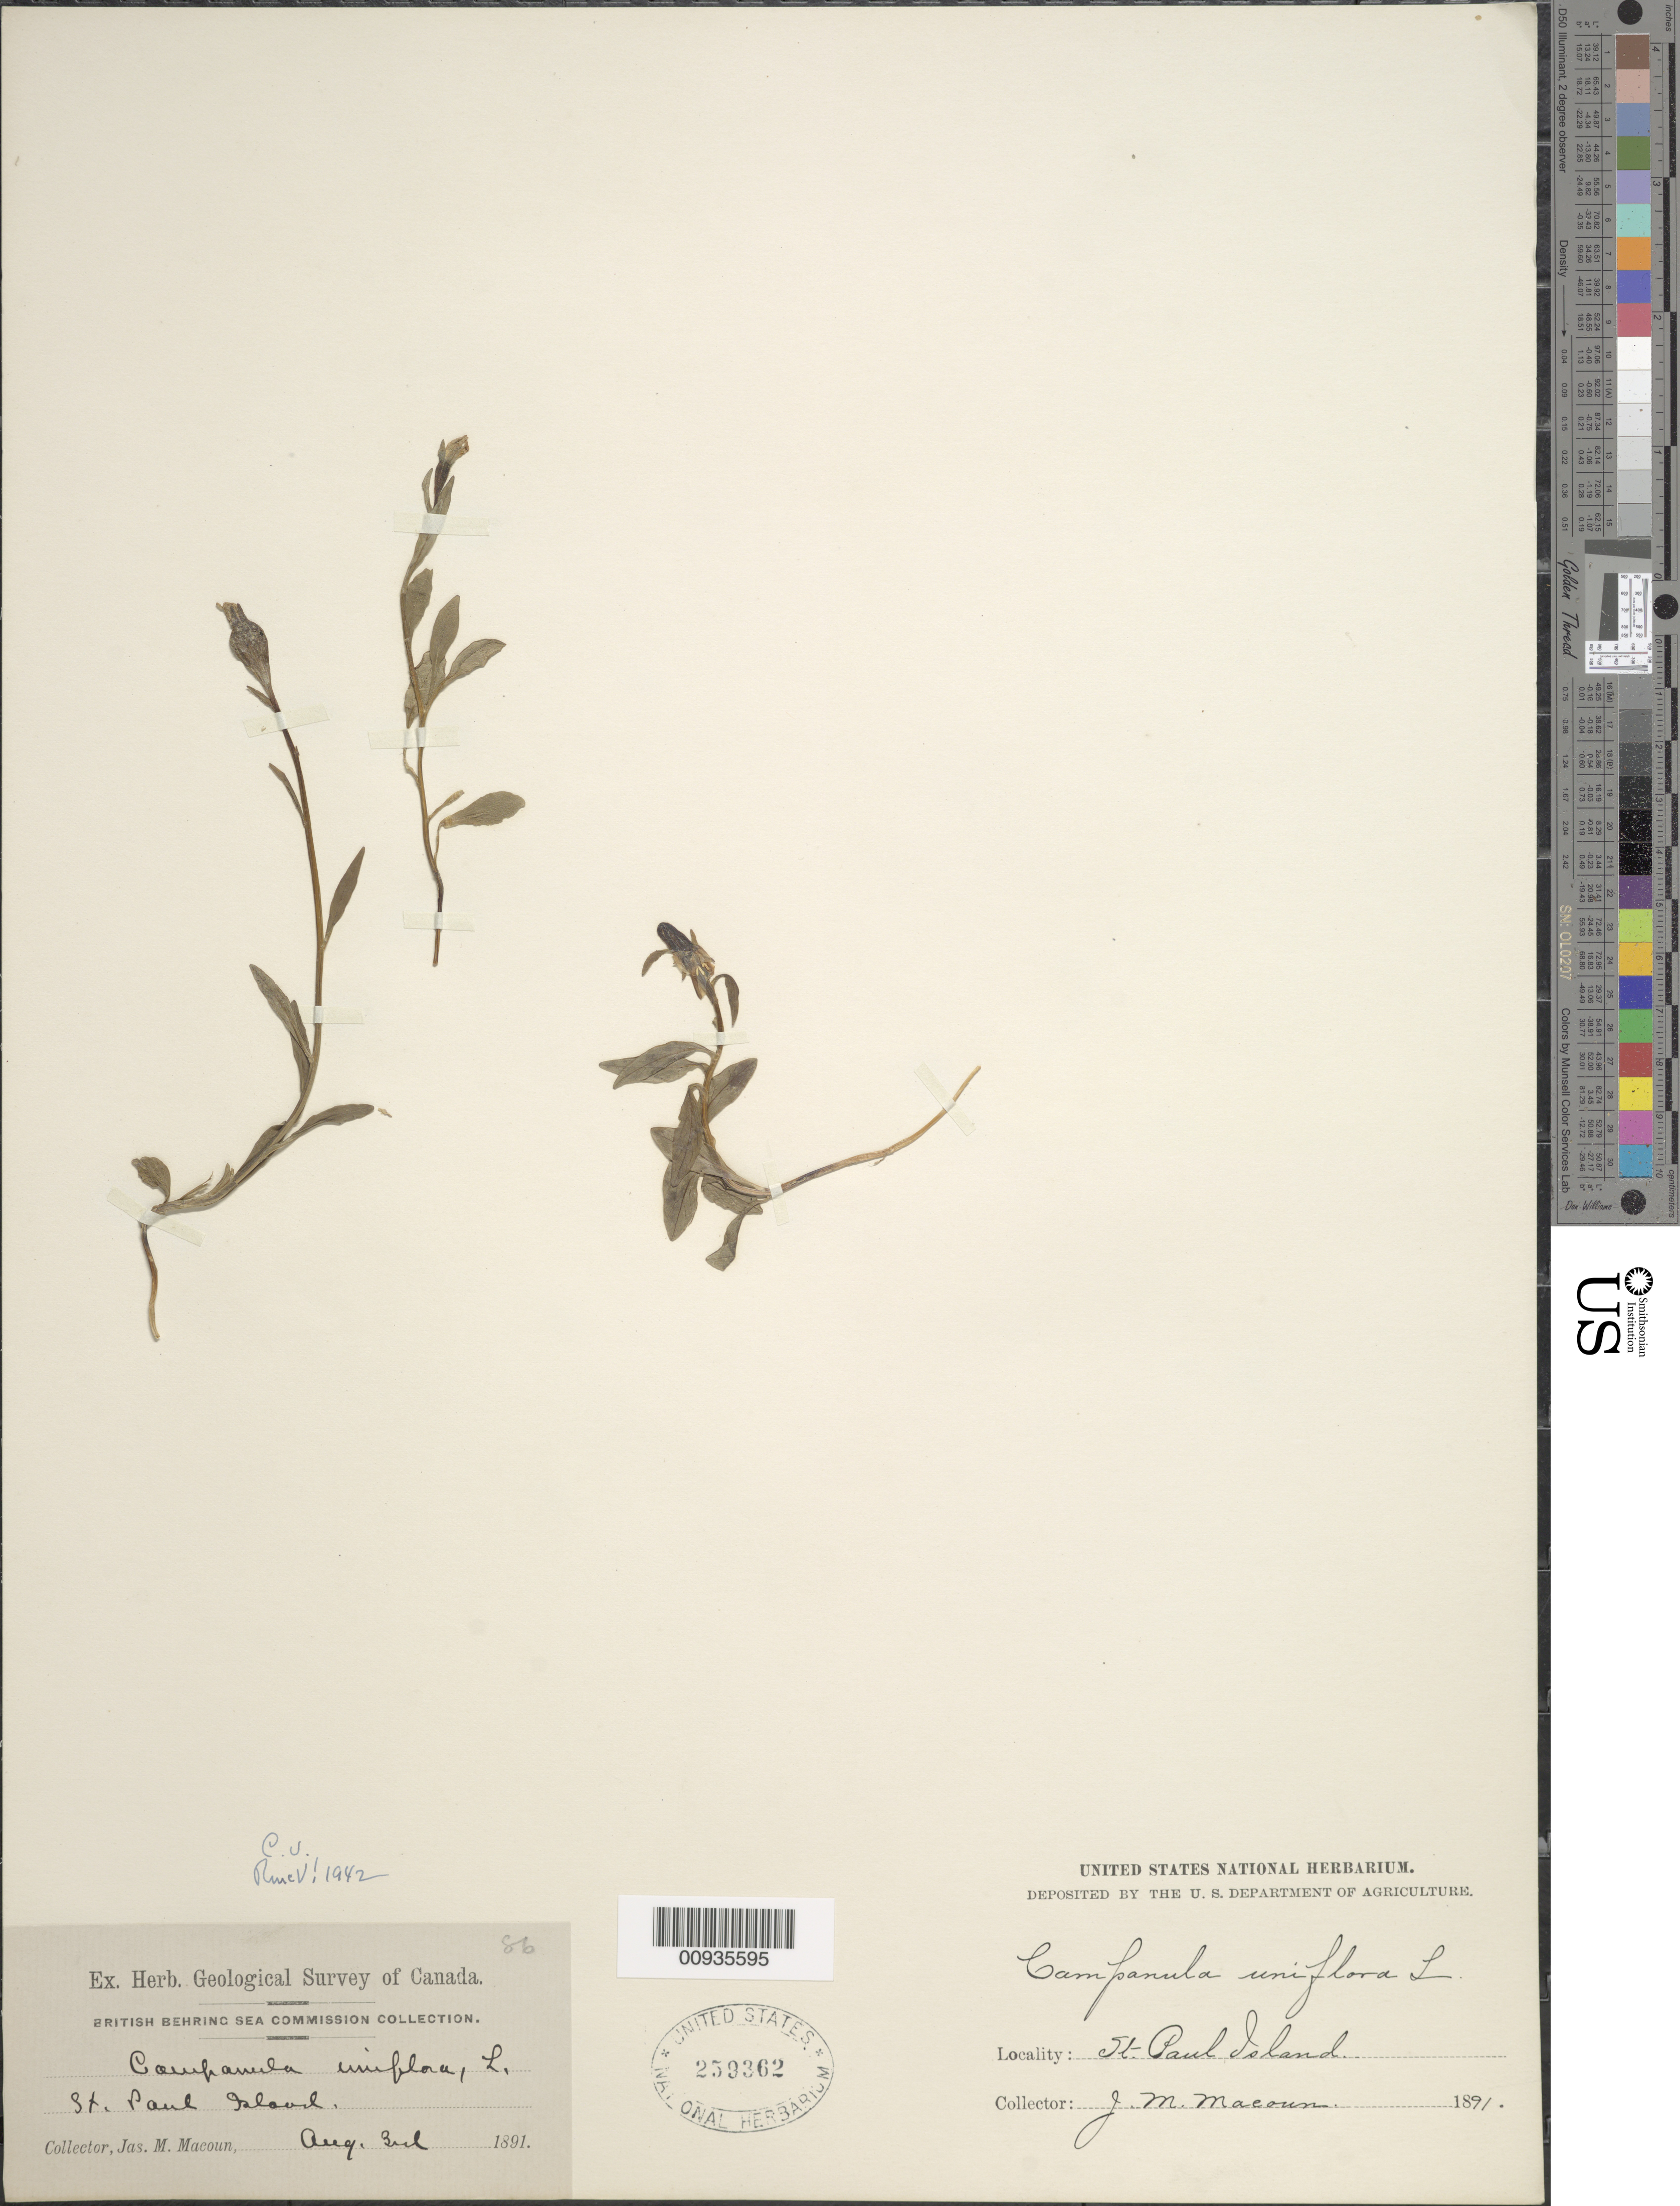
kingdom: Plantae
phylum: Tracheophyta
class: Magnoliopsida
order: Asterales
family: Campanulaceae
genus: Campanula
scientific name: Campanula uniflora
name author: L.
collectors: J. M. Macoun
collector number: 86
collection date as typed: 03 Aug 1891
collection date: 1891-08-03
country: United States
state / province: Alaska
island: St. Paul island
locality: Bering Strait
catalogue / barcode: US 259362